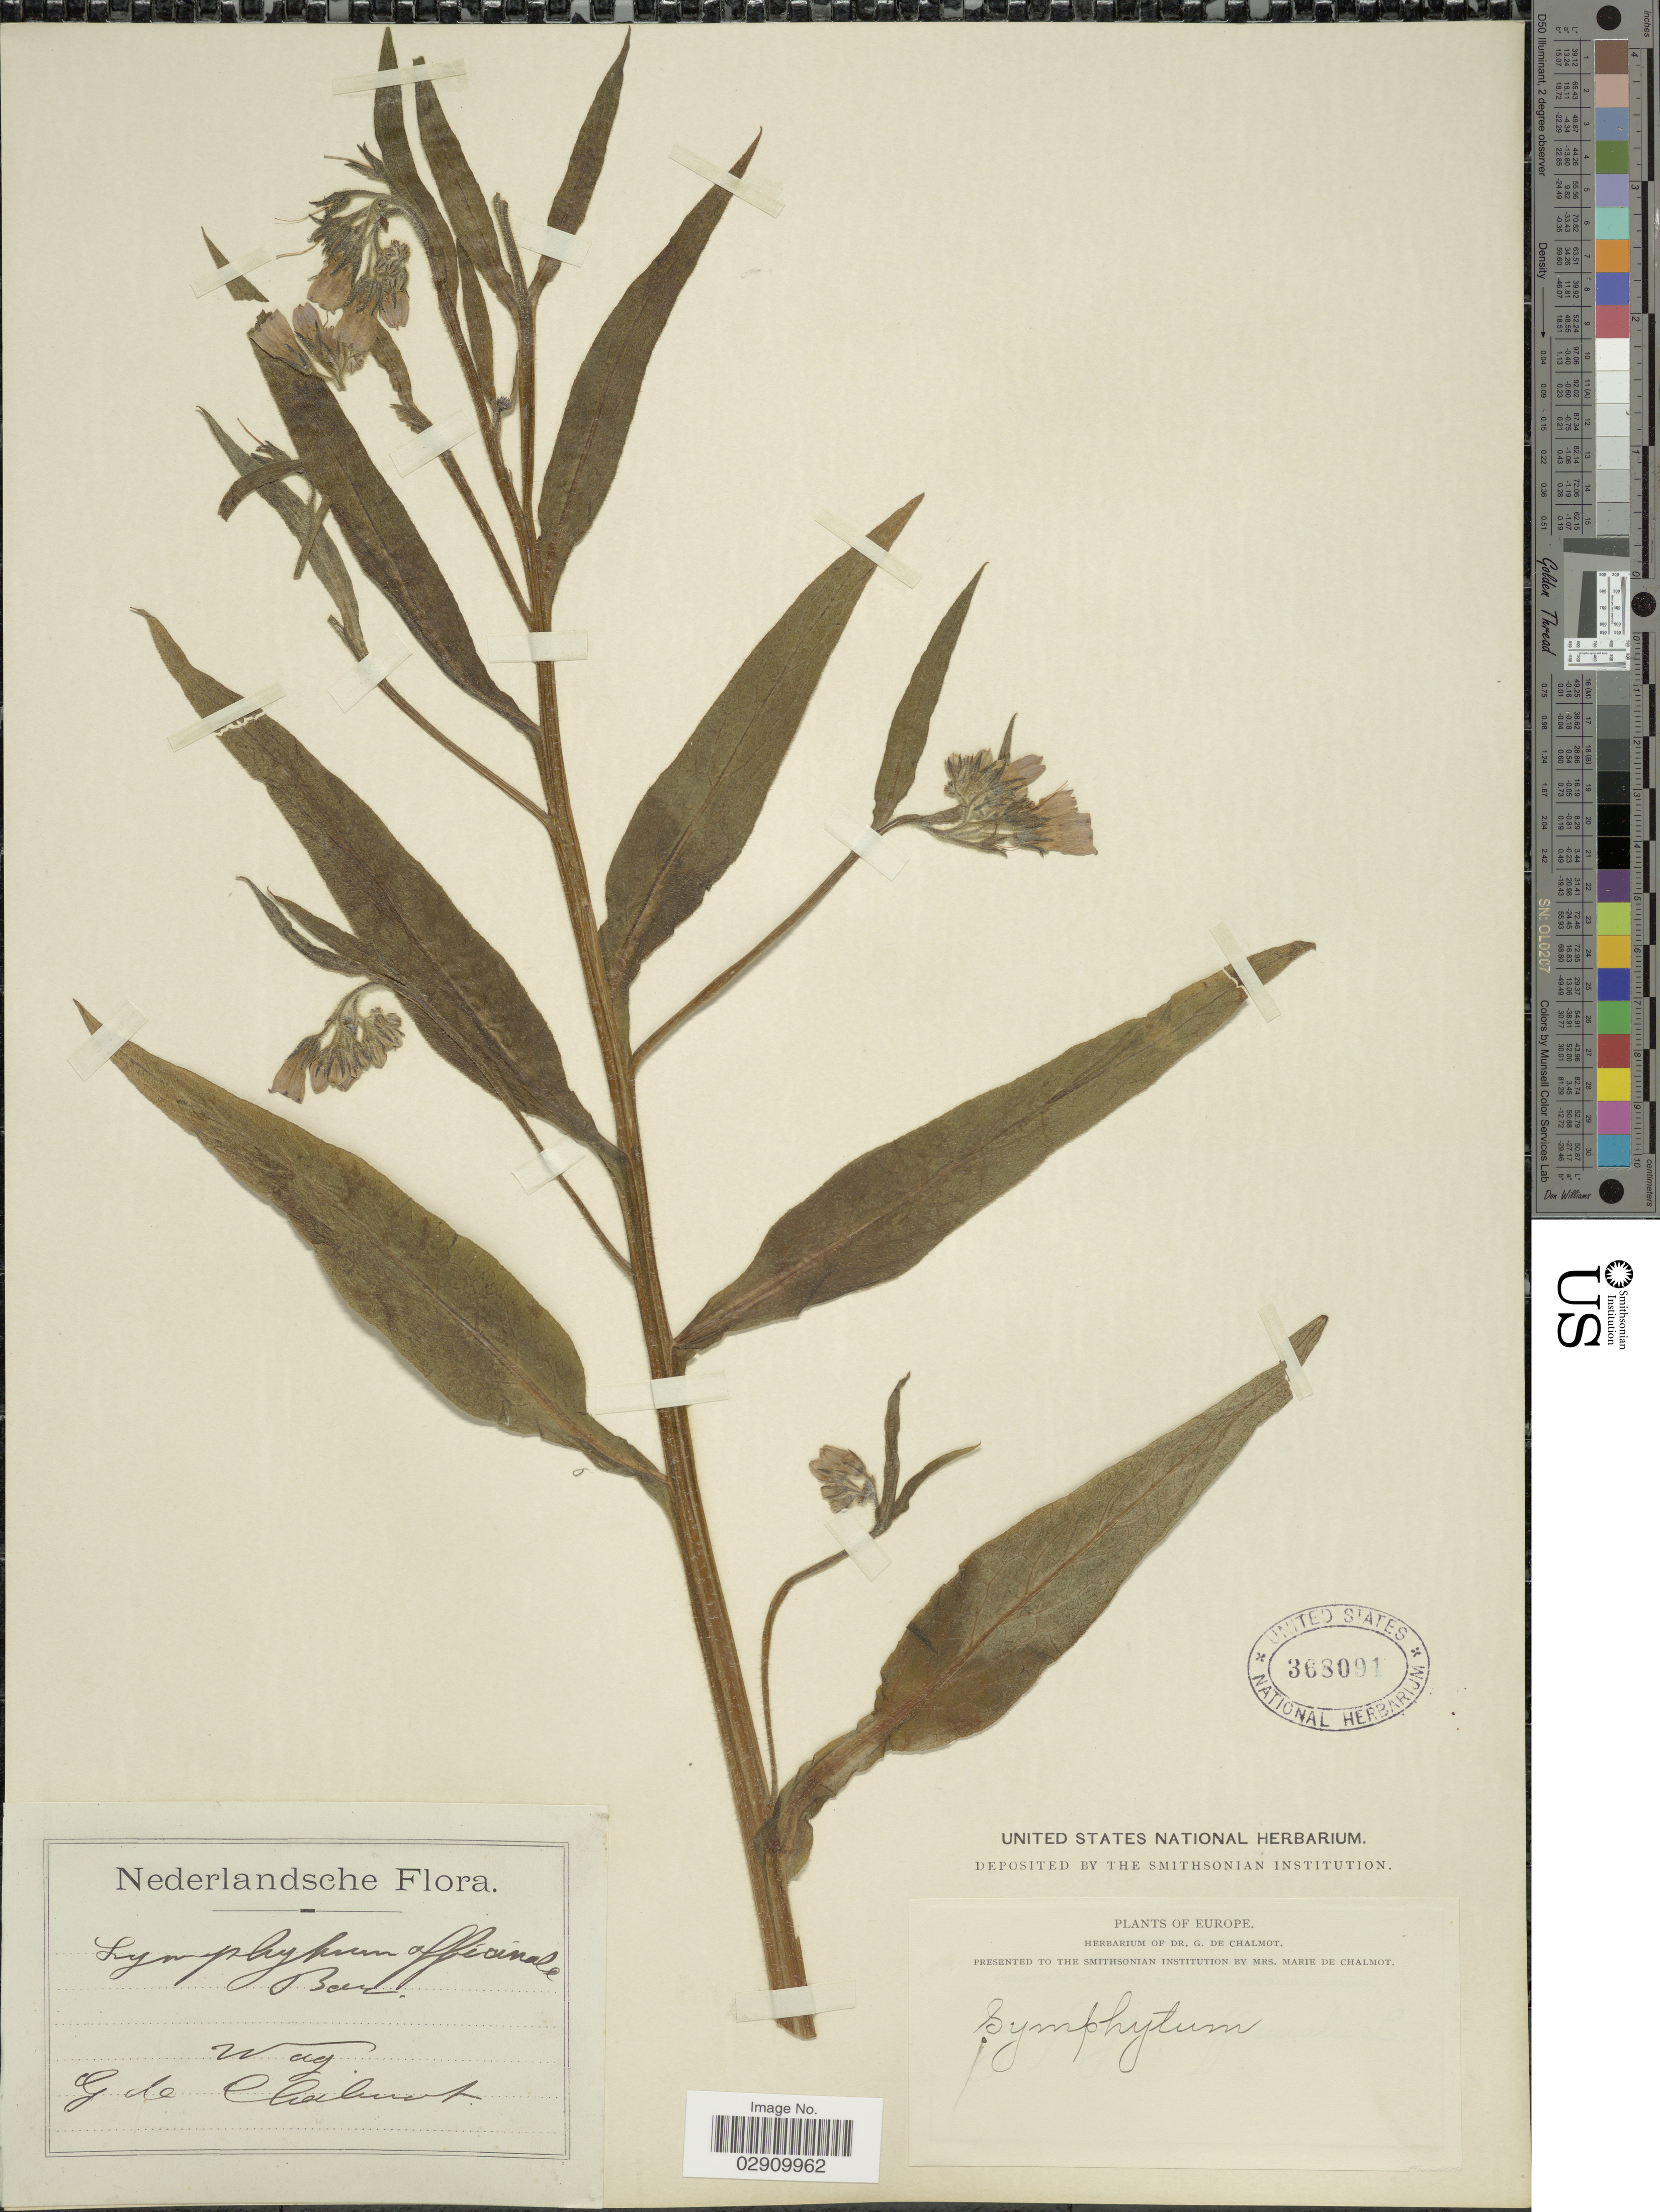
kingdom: Plantae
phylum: Tracheophyta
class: Magnoliopsida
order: Boraginales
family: Boraginaceae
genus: Symphytum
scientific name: Symphytum officinale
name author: L.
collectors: G. de Chalmot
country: Netherlands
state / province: Gelderland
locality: Wag.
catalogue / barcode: US 368091